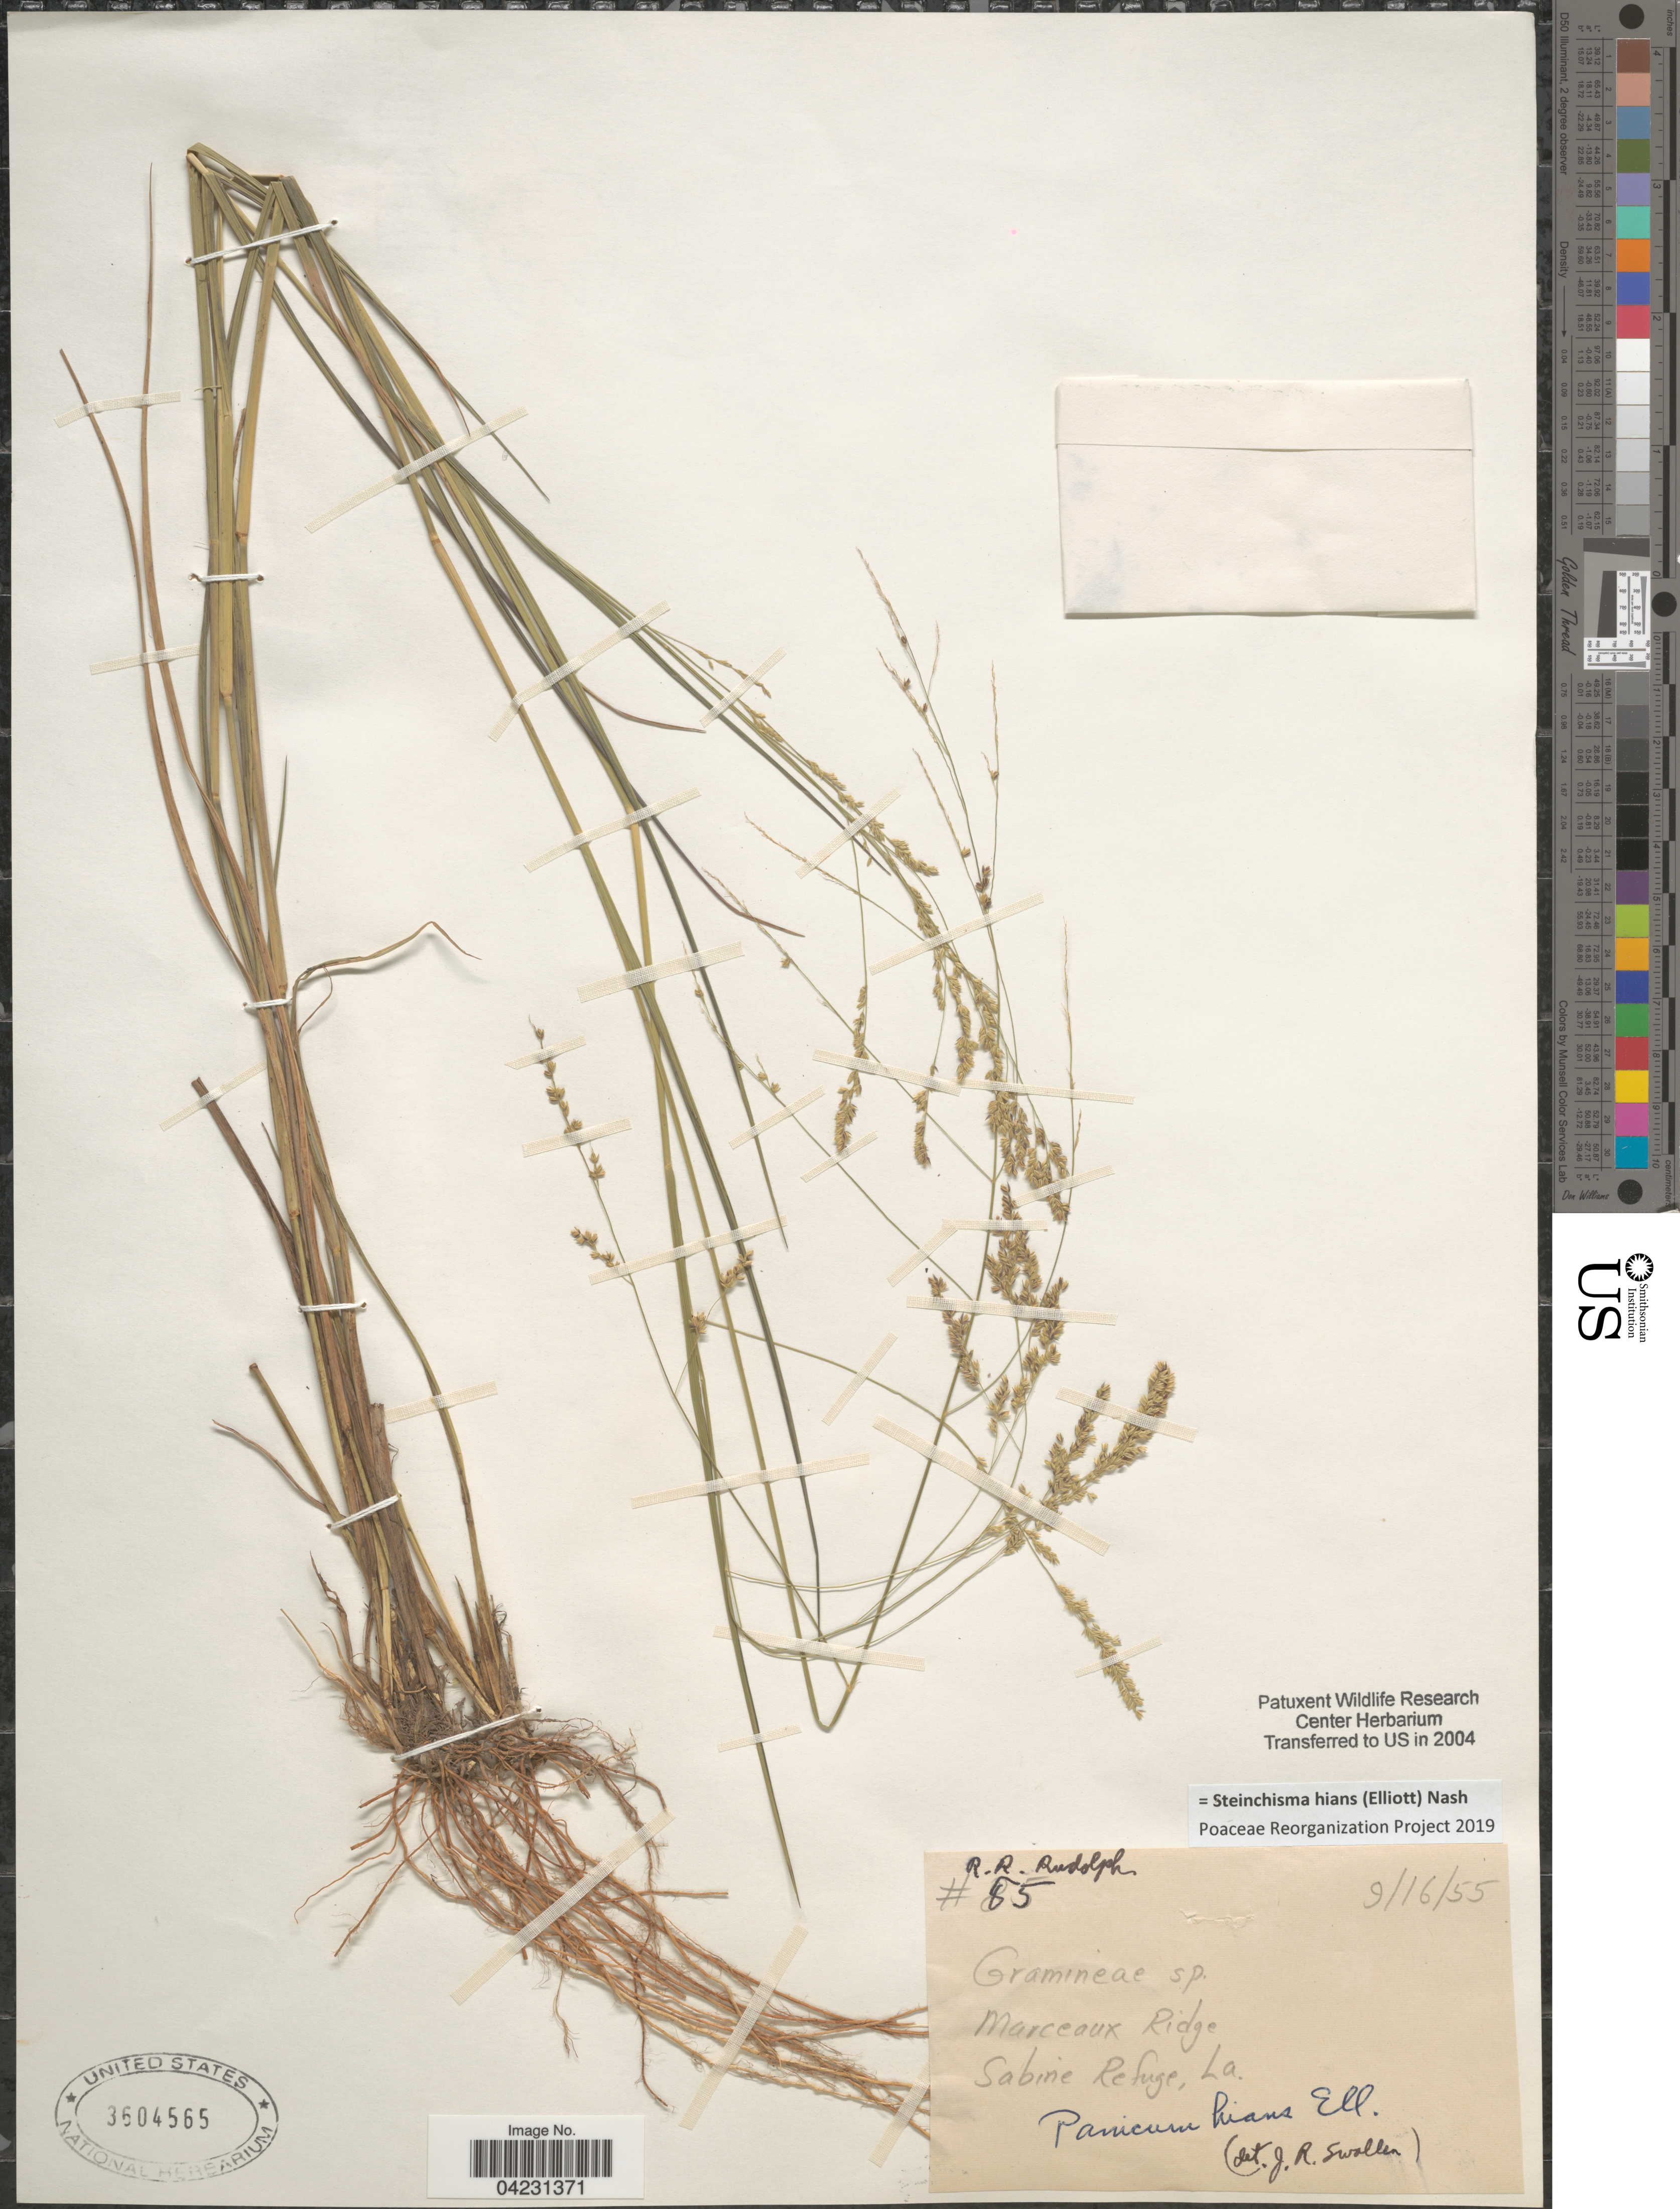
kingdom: Plantae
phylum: Tracheophyta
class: Liliopsida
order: Poales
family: Poaceae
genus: Steinchisma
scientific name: Steinchisma hians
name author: (Elliott) Nash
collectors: R. Rudolph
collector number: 85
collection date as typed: Transcribed d/m/y: 16/9/55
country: United States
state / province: Louisiana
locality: Marceaux Ridge. Sabine Refuge.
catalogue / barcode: US 3604565